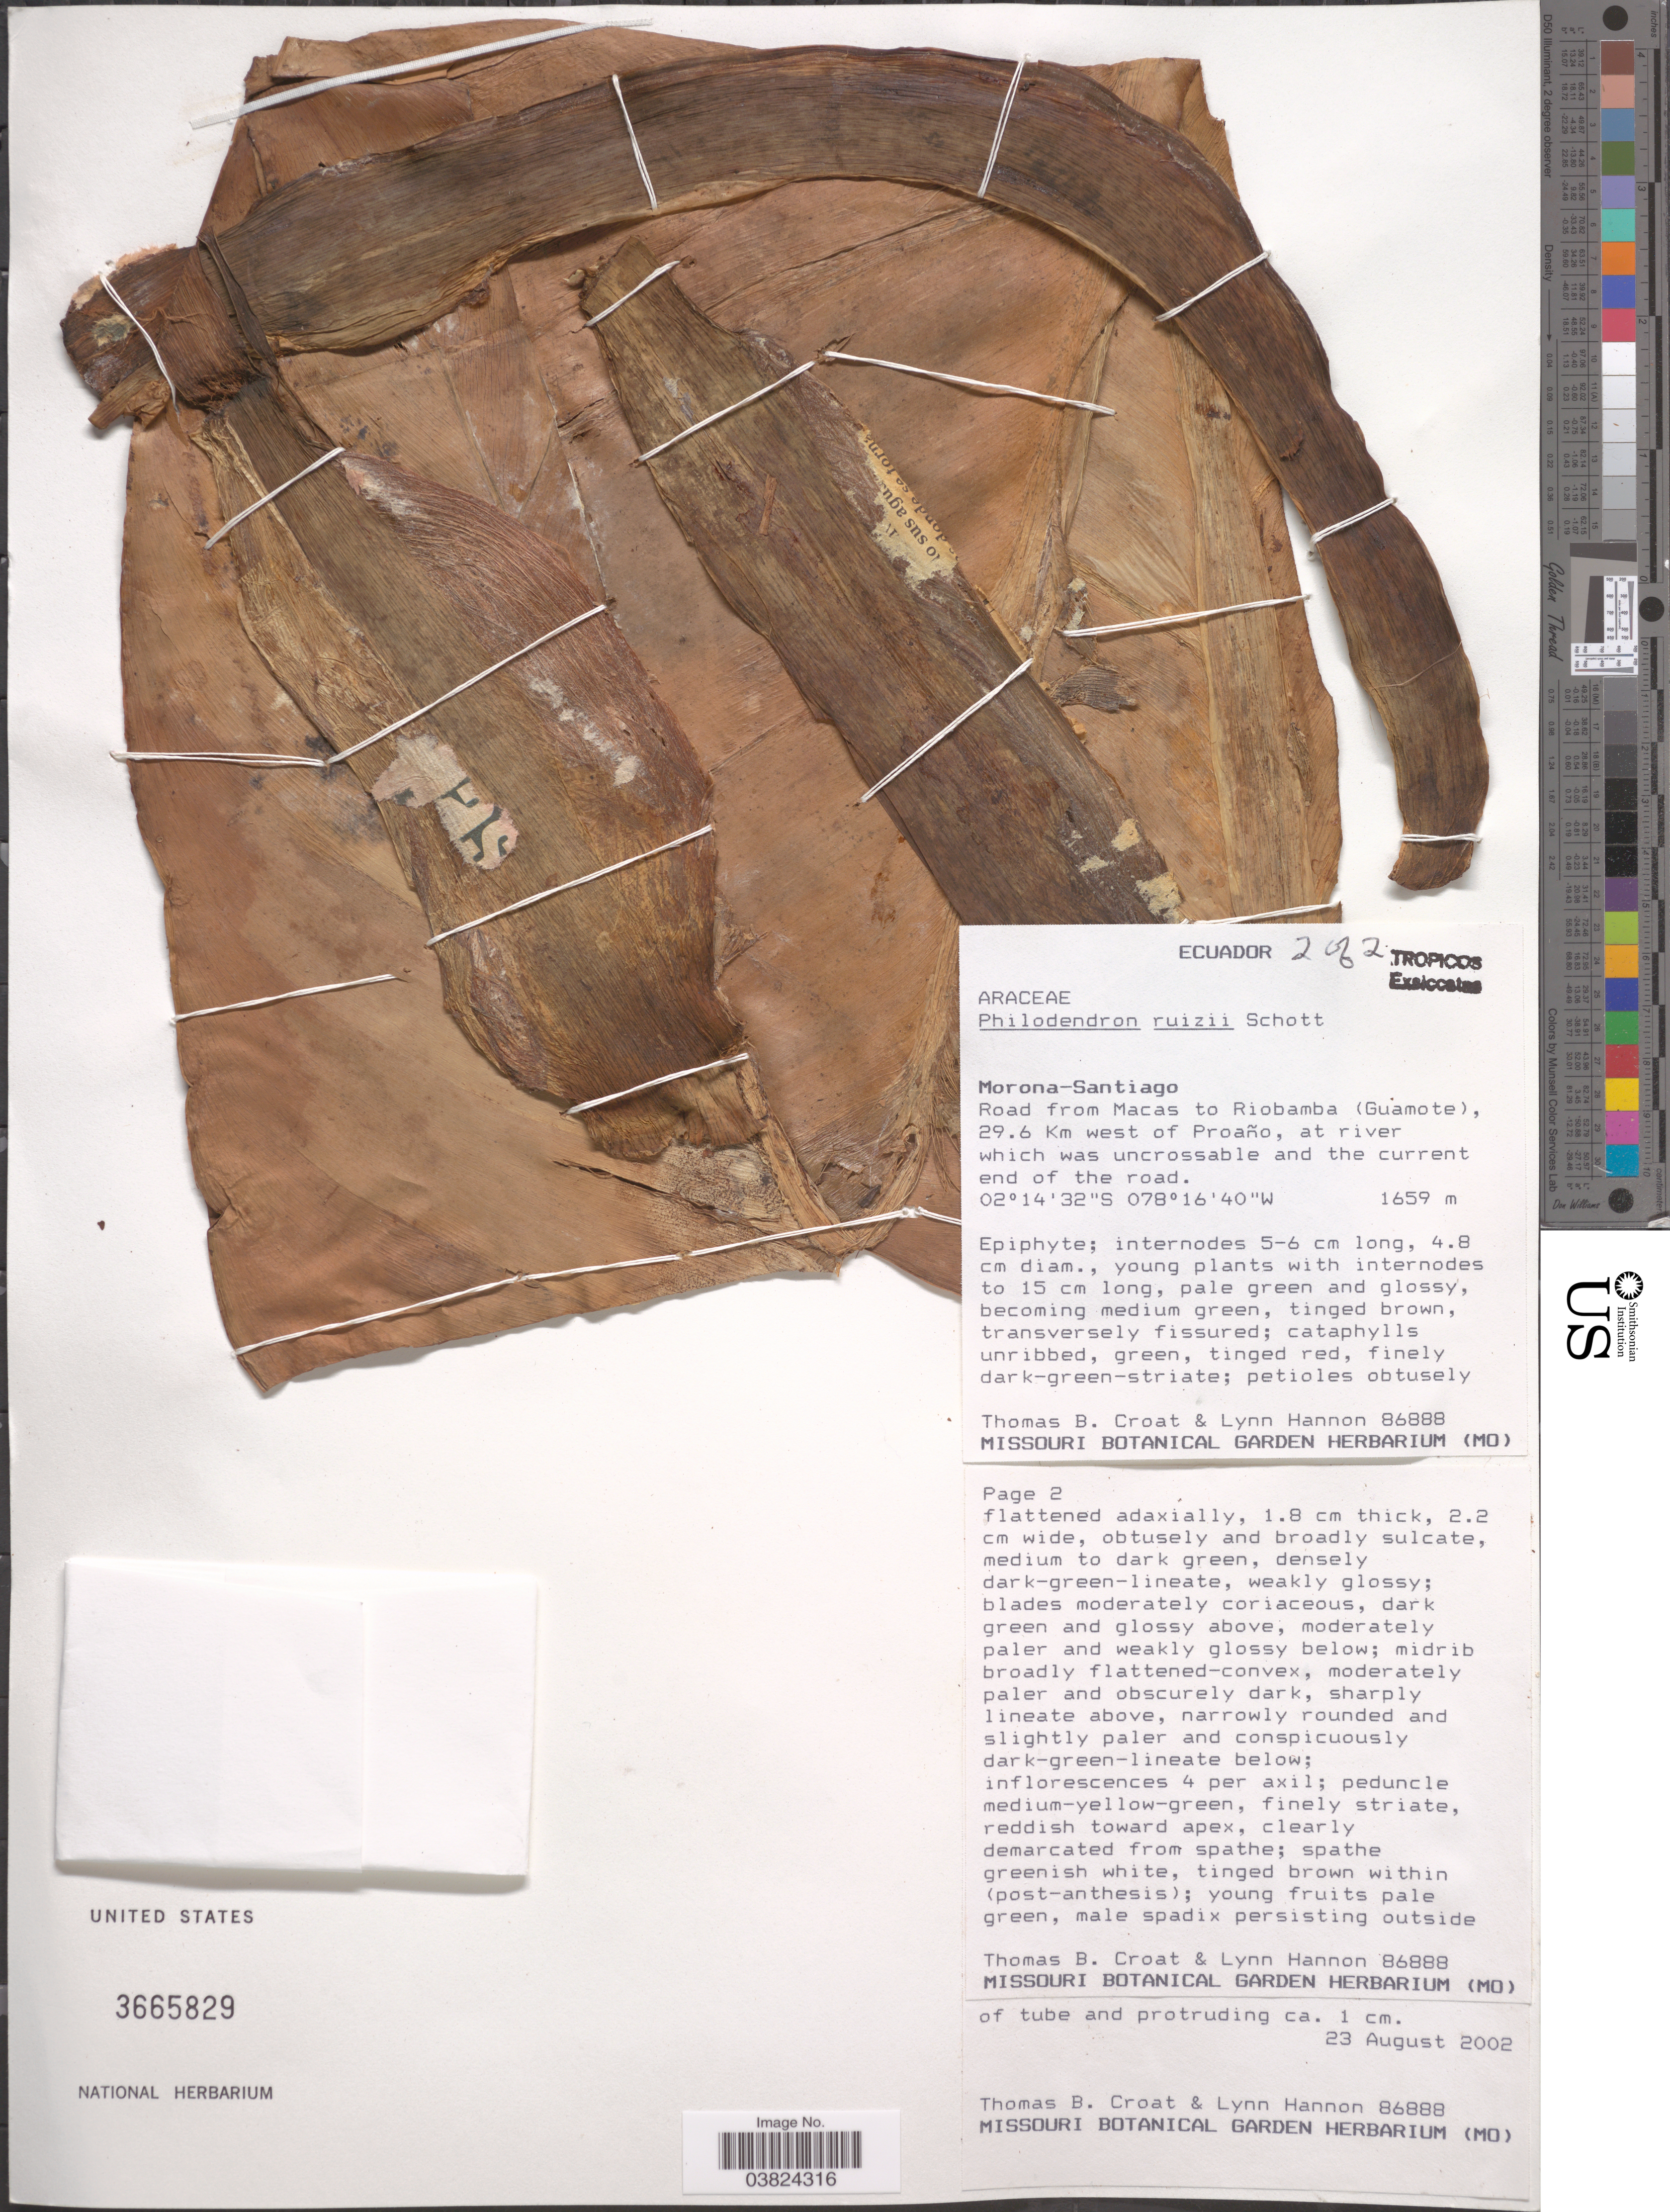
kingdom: Plantae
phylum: Tracheophyta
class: Liliopsida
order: Alismatales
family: Araceae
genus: Philodendron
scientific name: Philodendron ruizii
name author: Schott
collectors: T. B. Croat & L. Hannon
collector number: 86888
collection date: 2002-08-23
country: Ecuador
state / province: Morona-Santiago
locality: Road from Macas to Riobamba (Guamote), 29.6 Km west of Proaño, at river which was uncrossable and the current end of the road.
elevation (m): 1659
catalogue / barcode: US 3665829